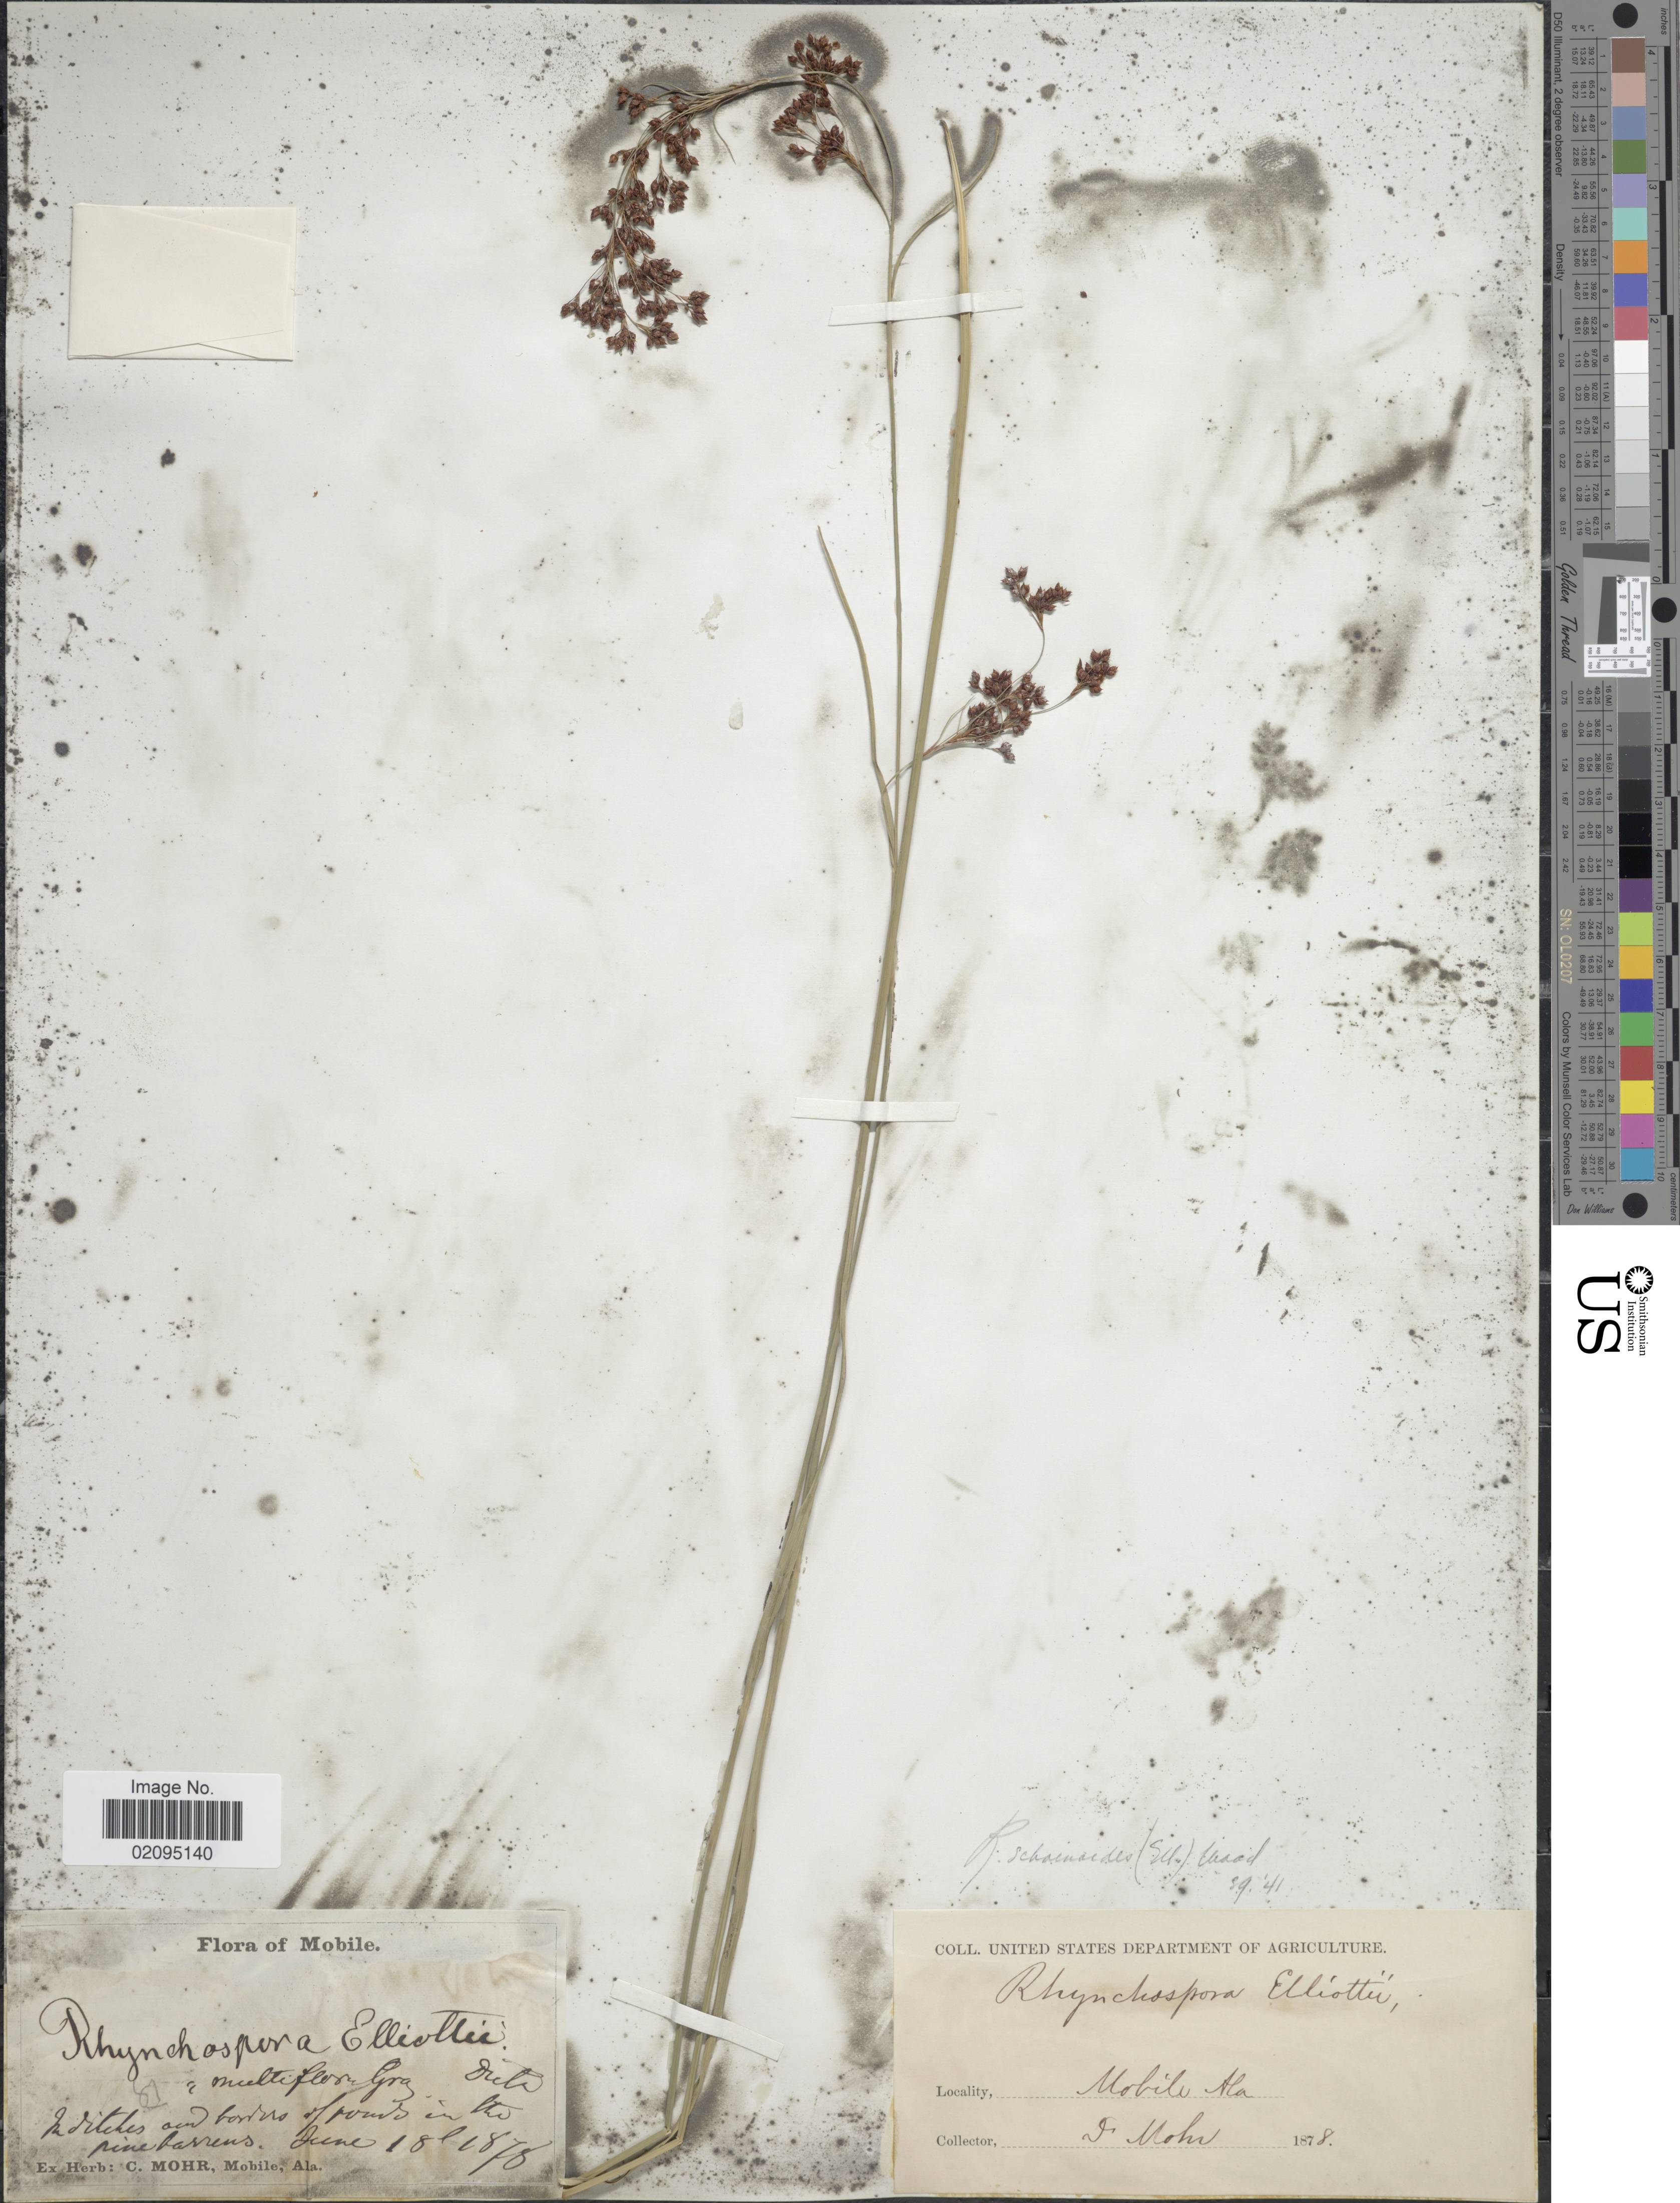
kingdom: Plantae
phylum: Tracheophyta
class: Liliopsida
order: Poales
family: Cyperaceae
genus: Rhynchospora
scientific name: Rhynchospora elliottii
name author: A. Dietr.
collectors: Mohr, C. T. (herbarium)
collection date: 1878-06-18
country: United States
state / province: Alabama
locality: Mobile